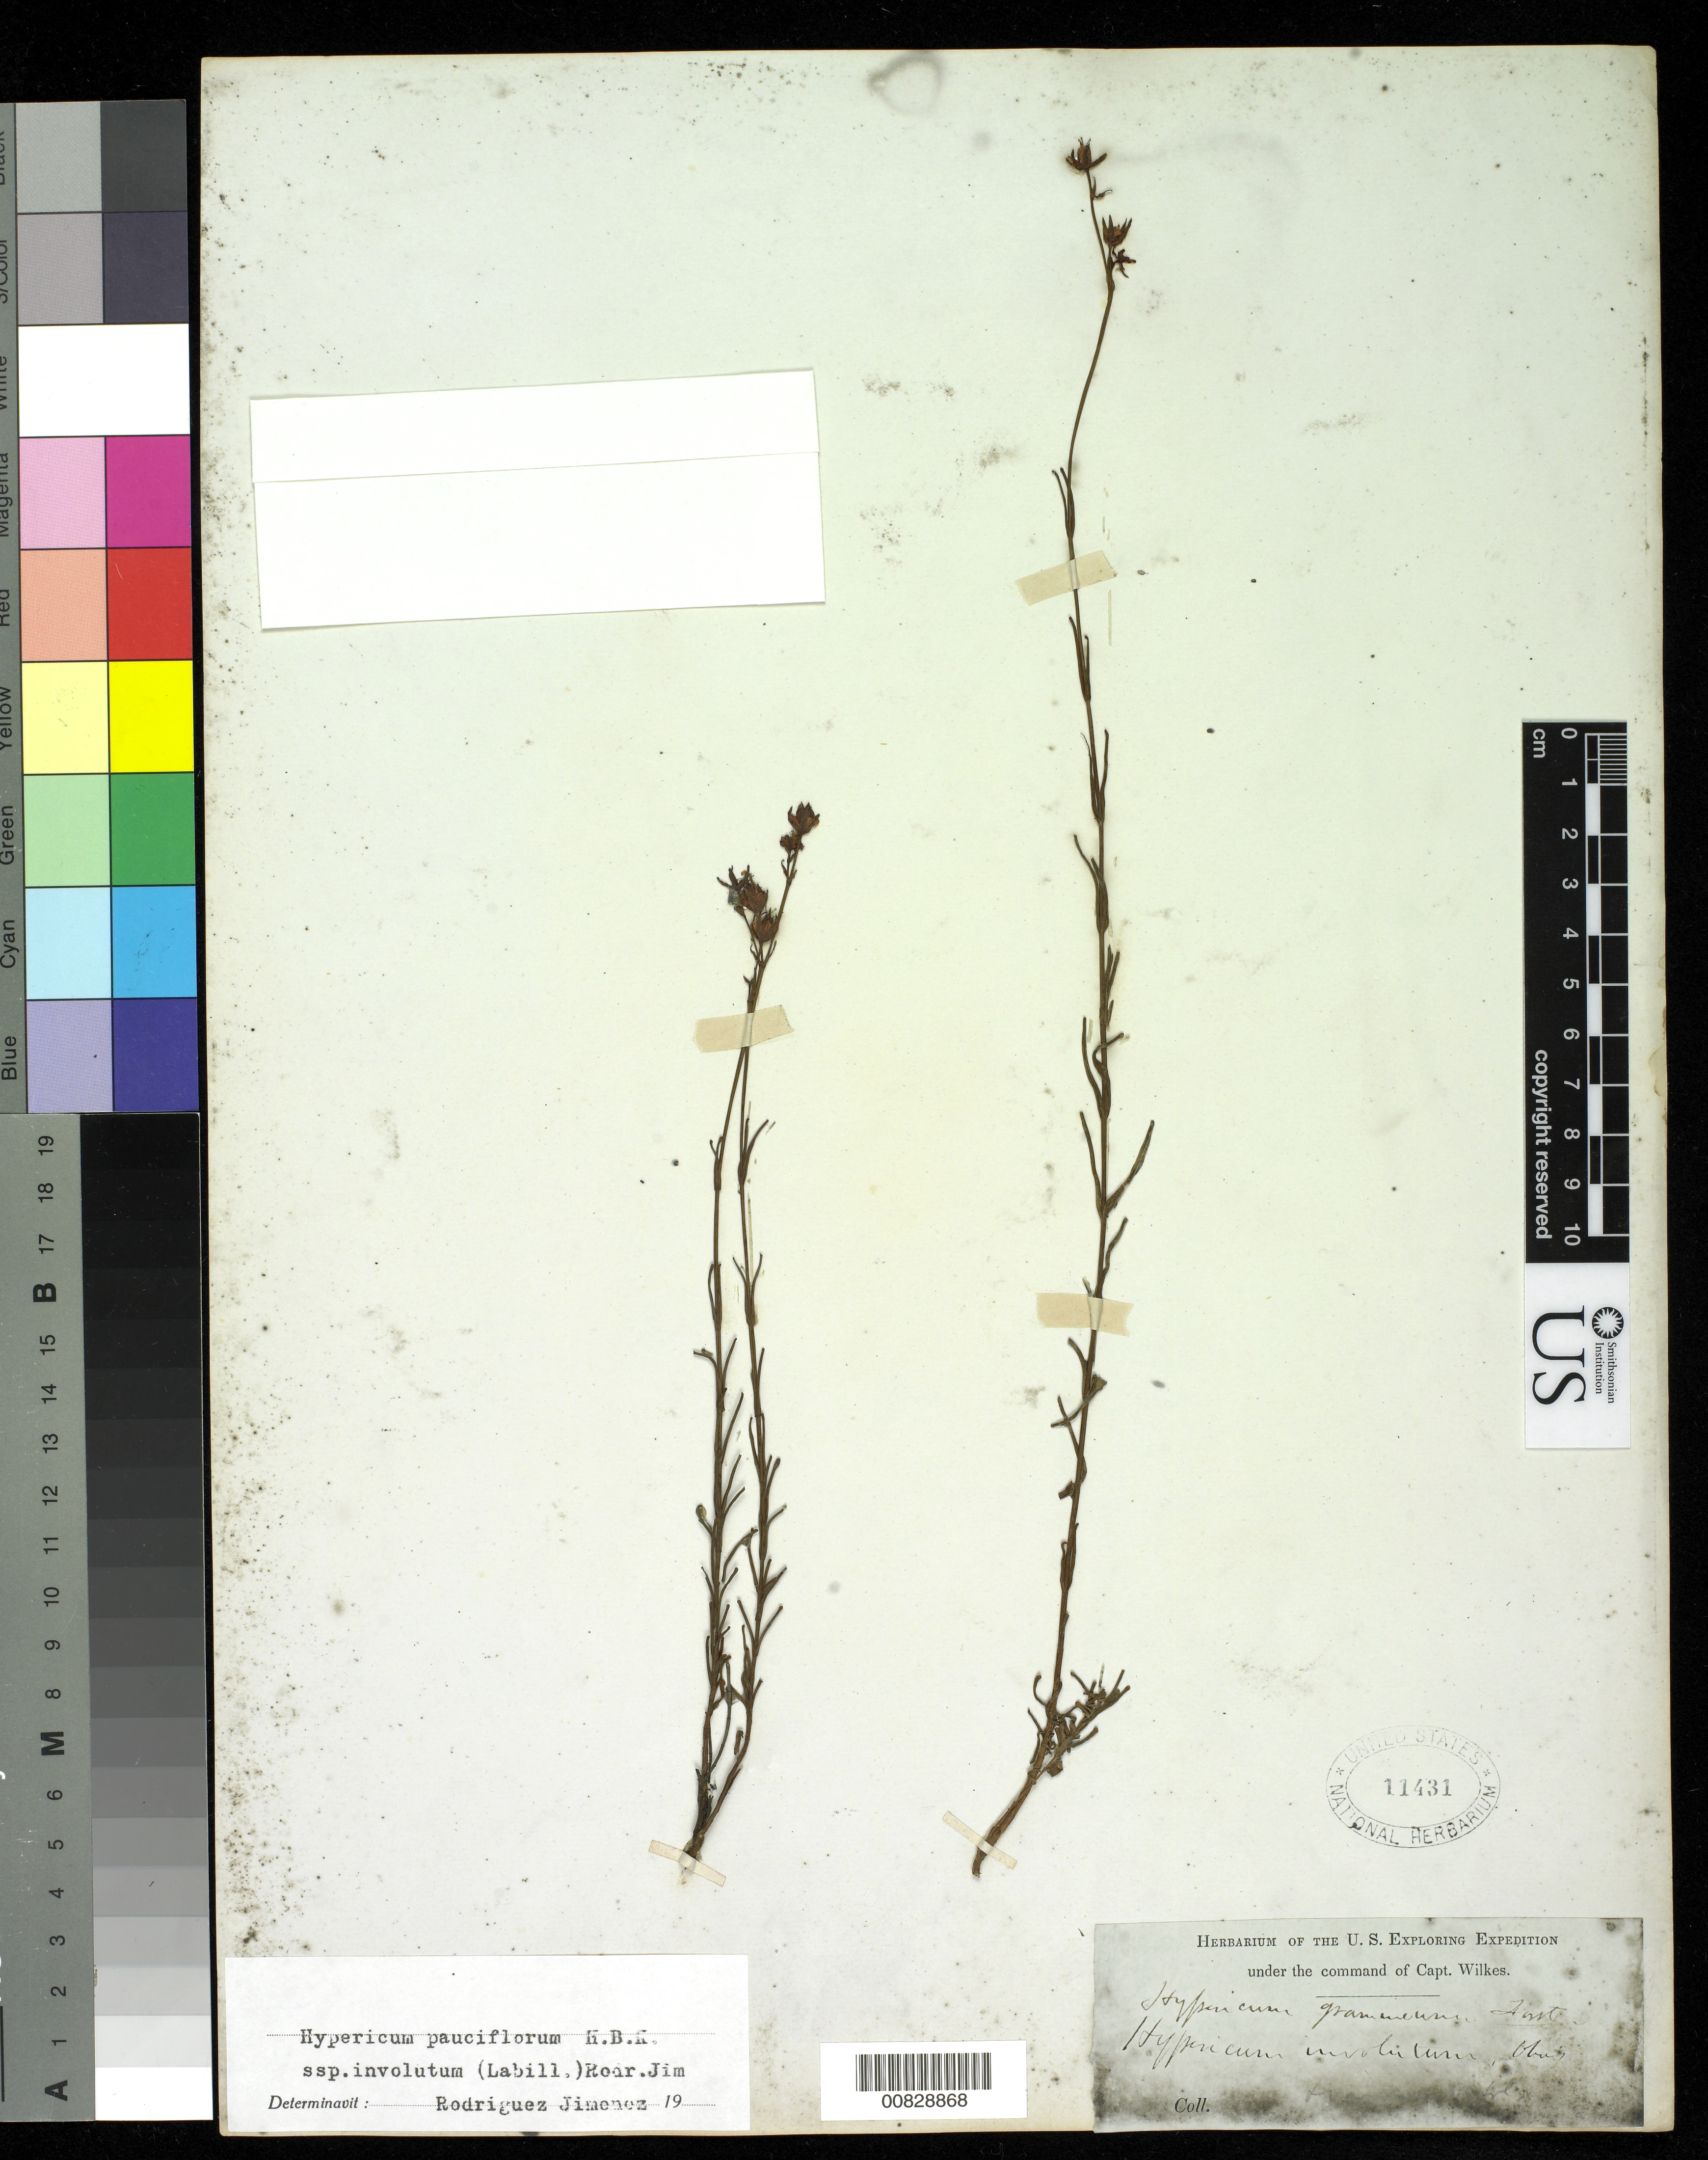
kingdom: Plantae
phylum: Tracheophyta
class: Magnoliopsida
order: Malpighiales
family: Hypericaceae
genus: Hypericum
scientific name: Hypericum gramineum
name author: G. Forst.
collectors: Wilkes Explor. Exped.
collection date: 1838/1842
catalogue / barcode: US 11431